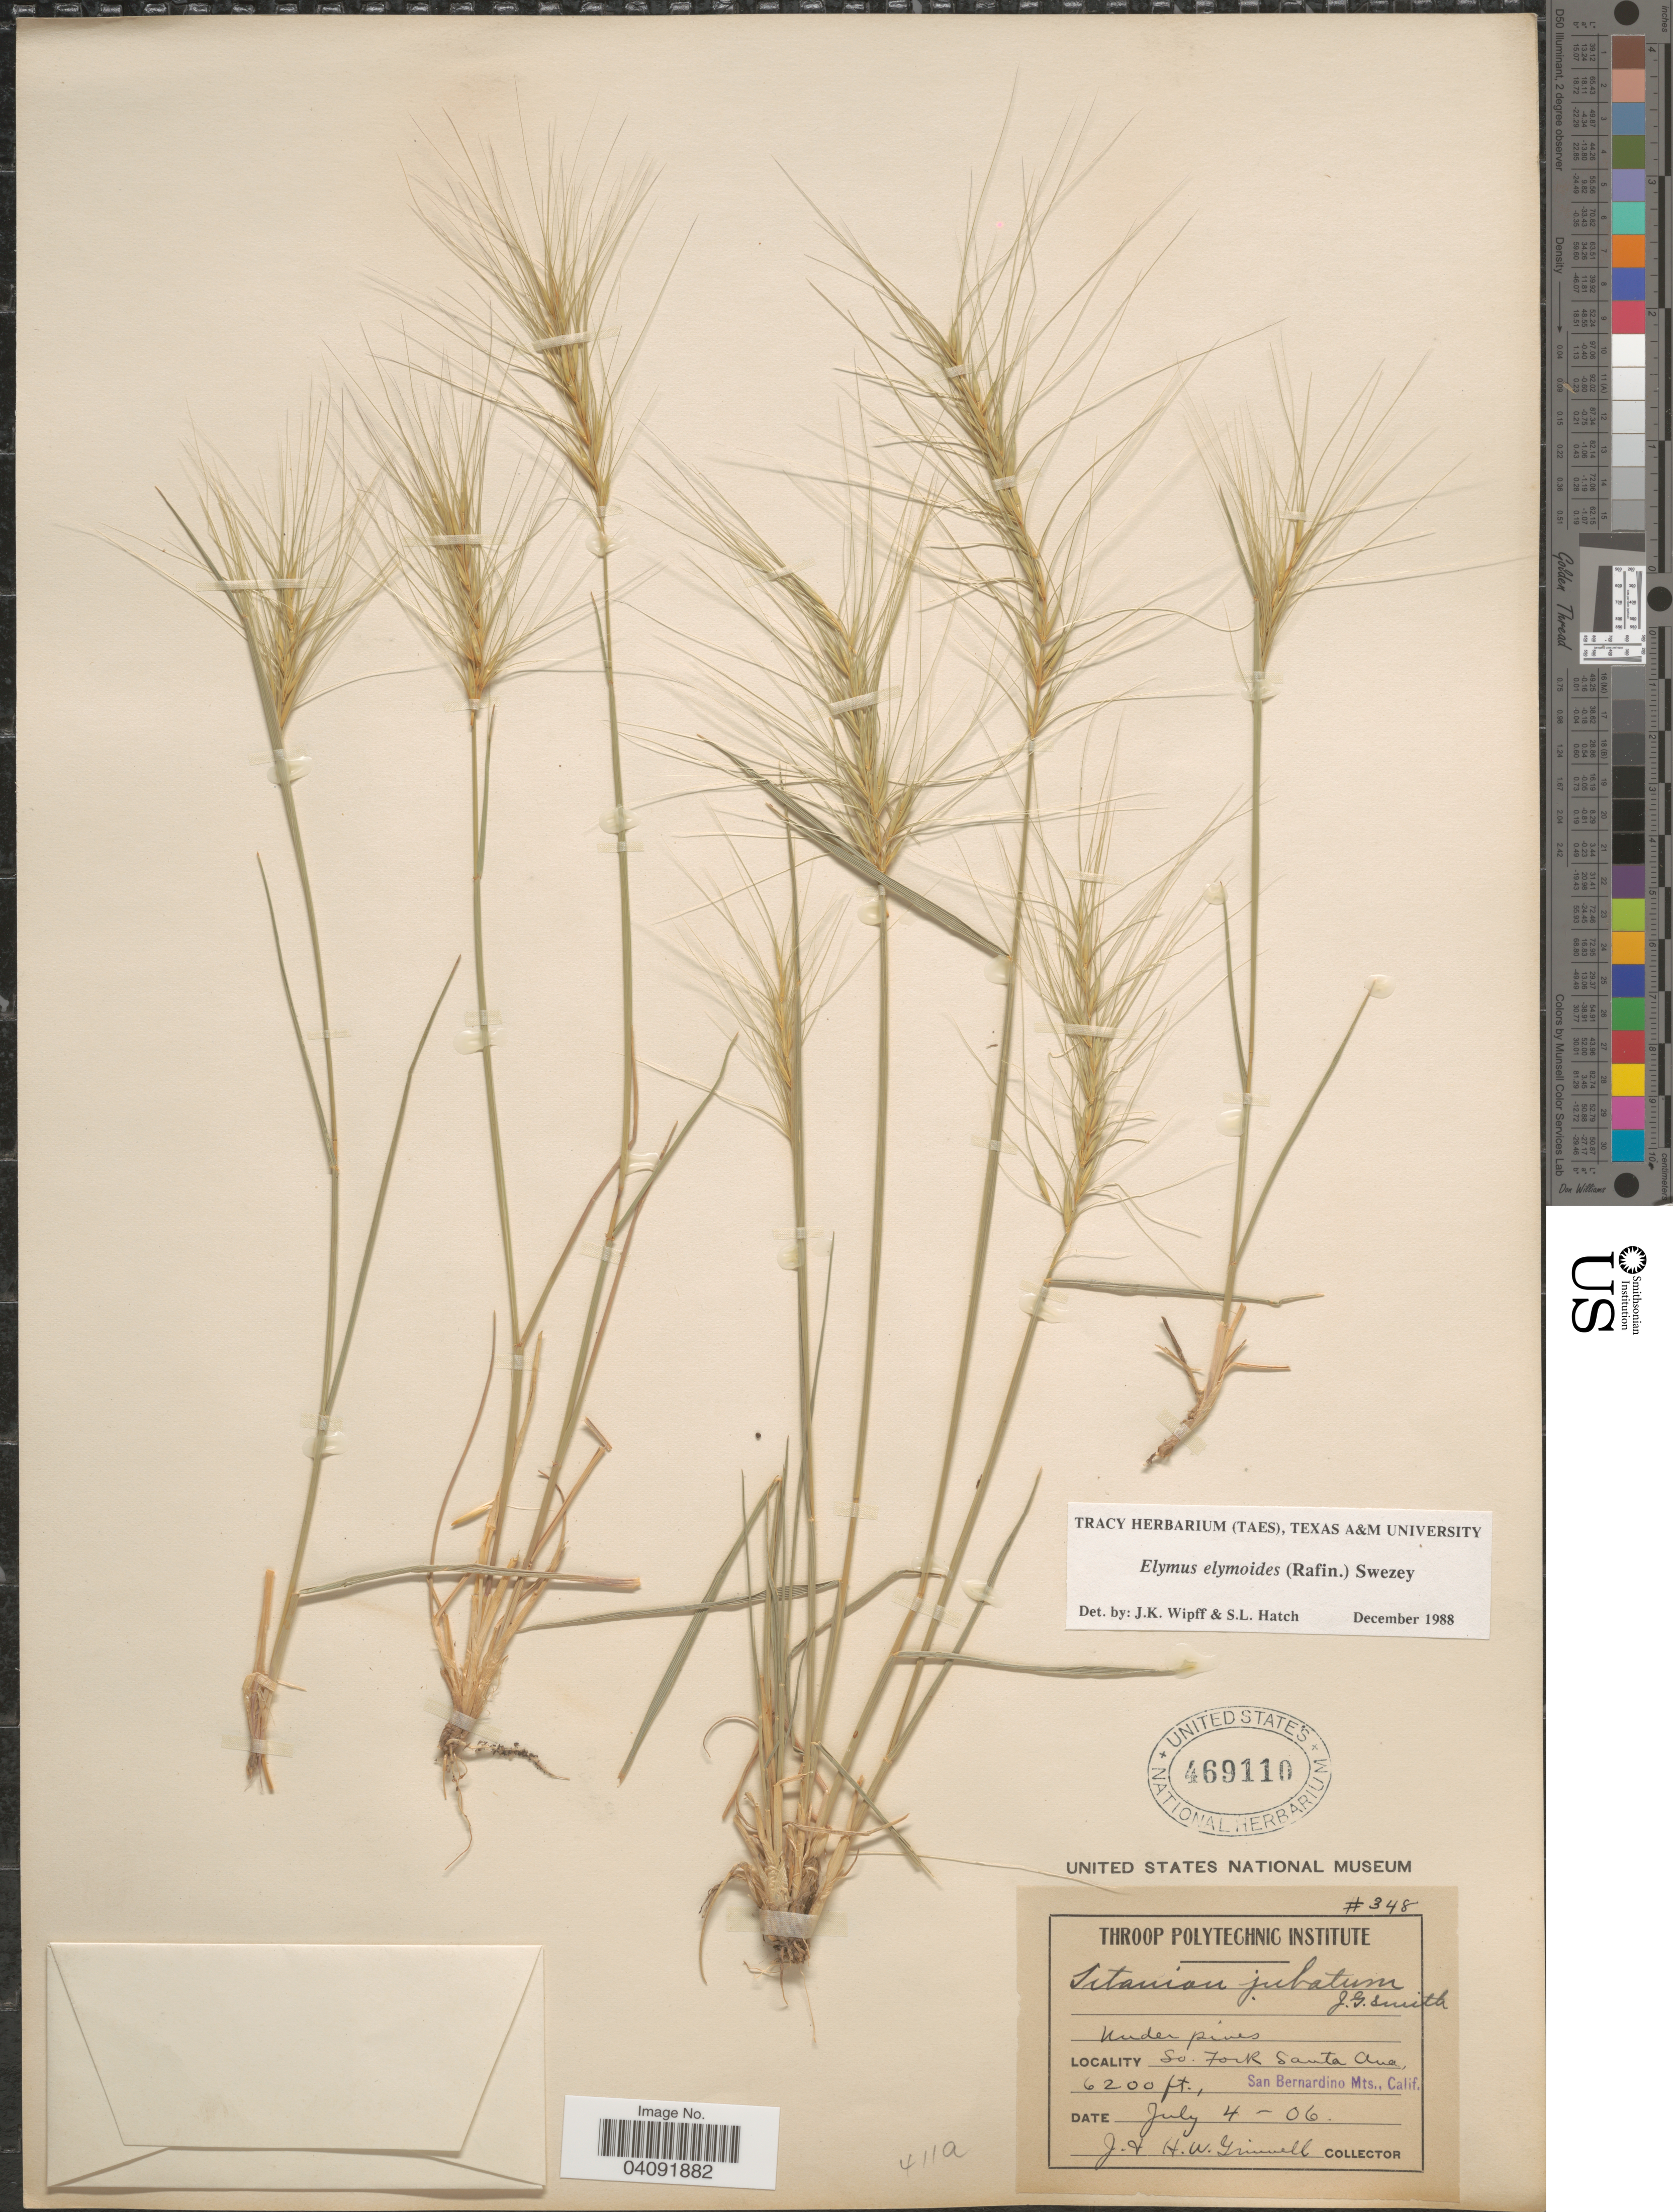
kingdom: Plantae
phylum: Tracheophyta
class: Liliopsida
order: Poales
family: Poaceae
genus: Elymus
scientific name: Elymus elymoides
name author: (Raf.) Swezey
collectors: J. Grinnell & H. Grinnell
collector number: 348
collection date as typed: Transcribed d/m/y: 4/7/6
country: United States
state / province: California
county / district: San Bernardino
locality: Under pines. So. Fork Santa Ana, San Bernardino Mts.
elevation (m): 1890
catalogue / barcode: US 469110